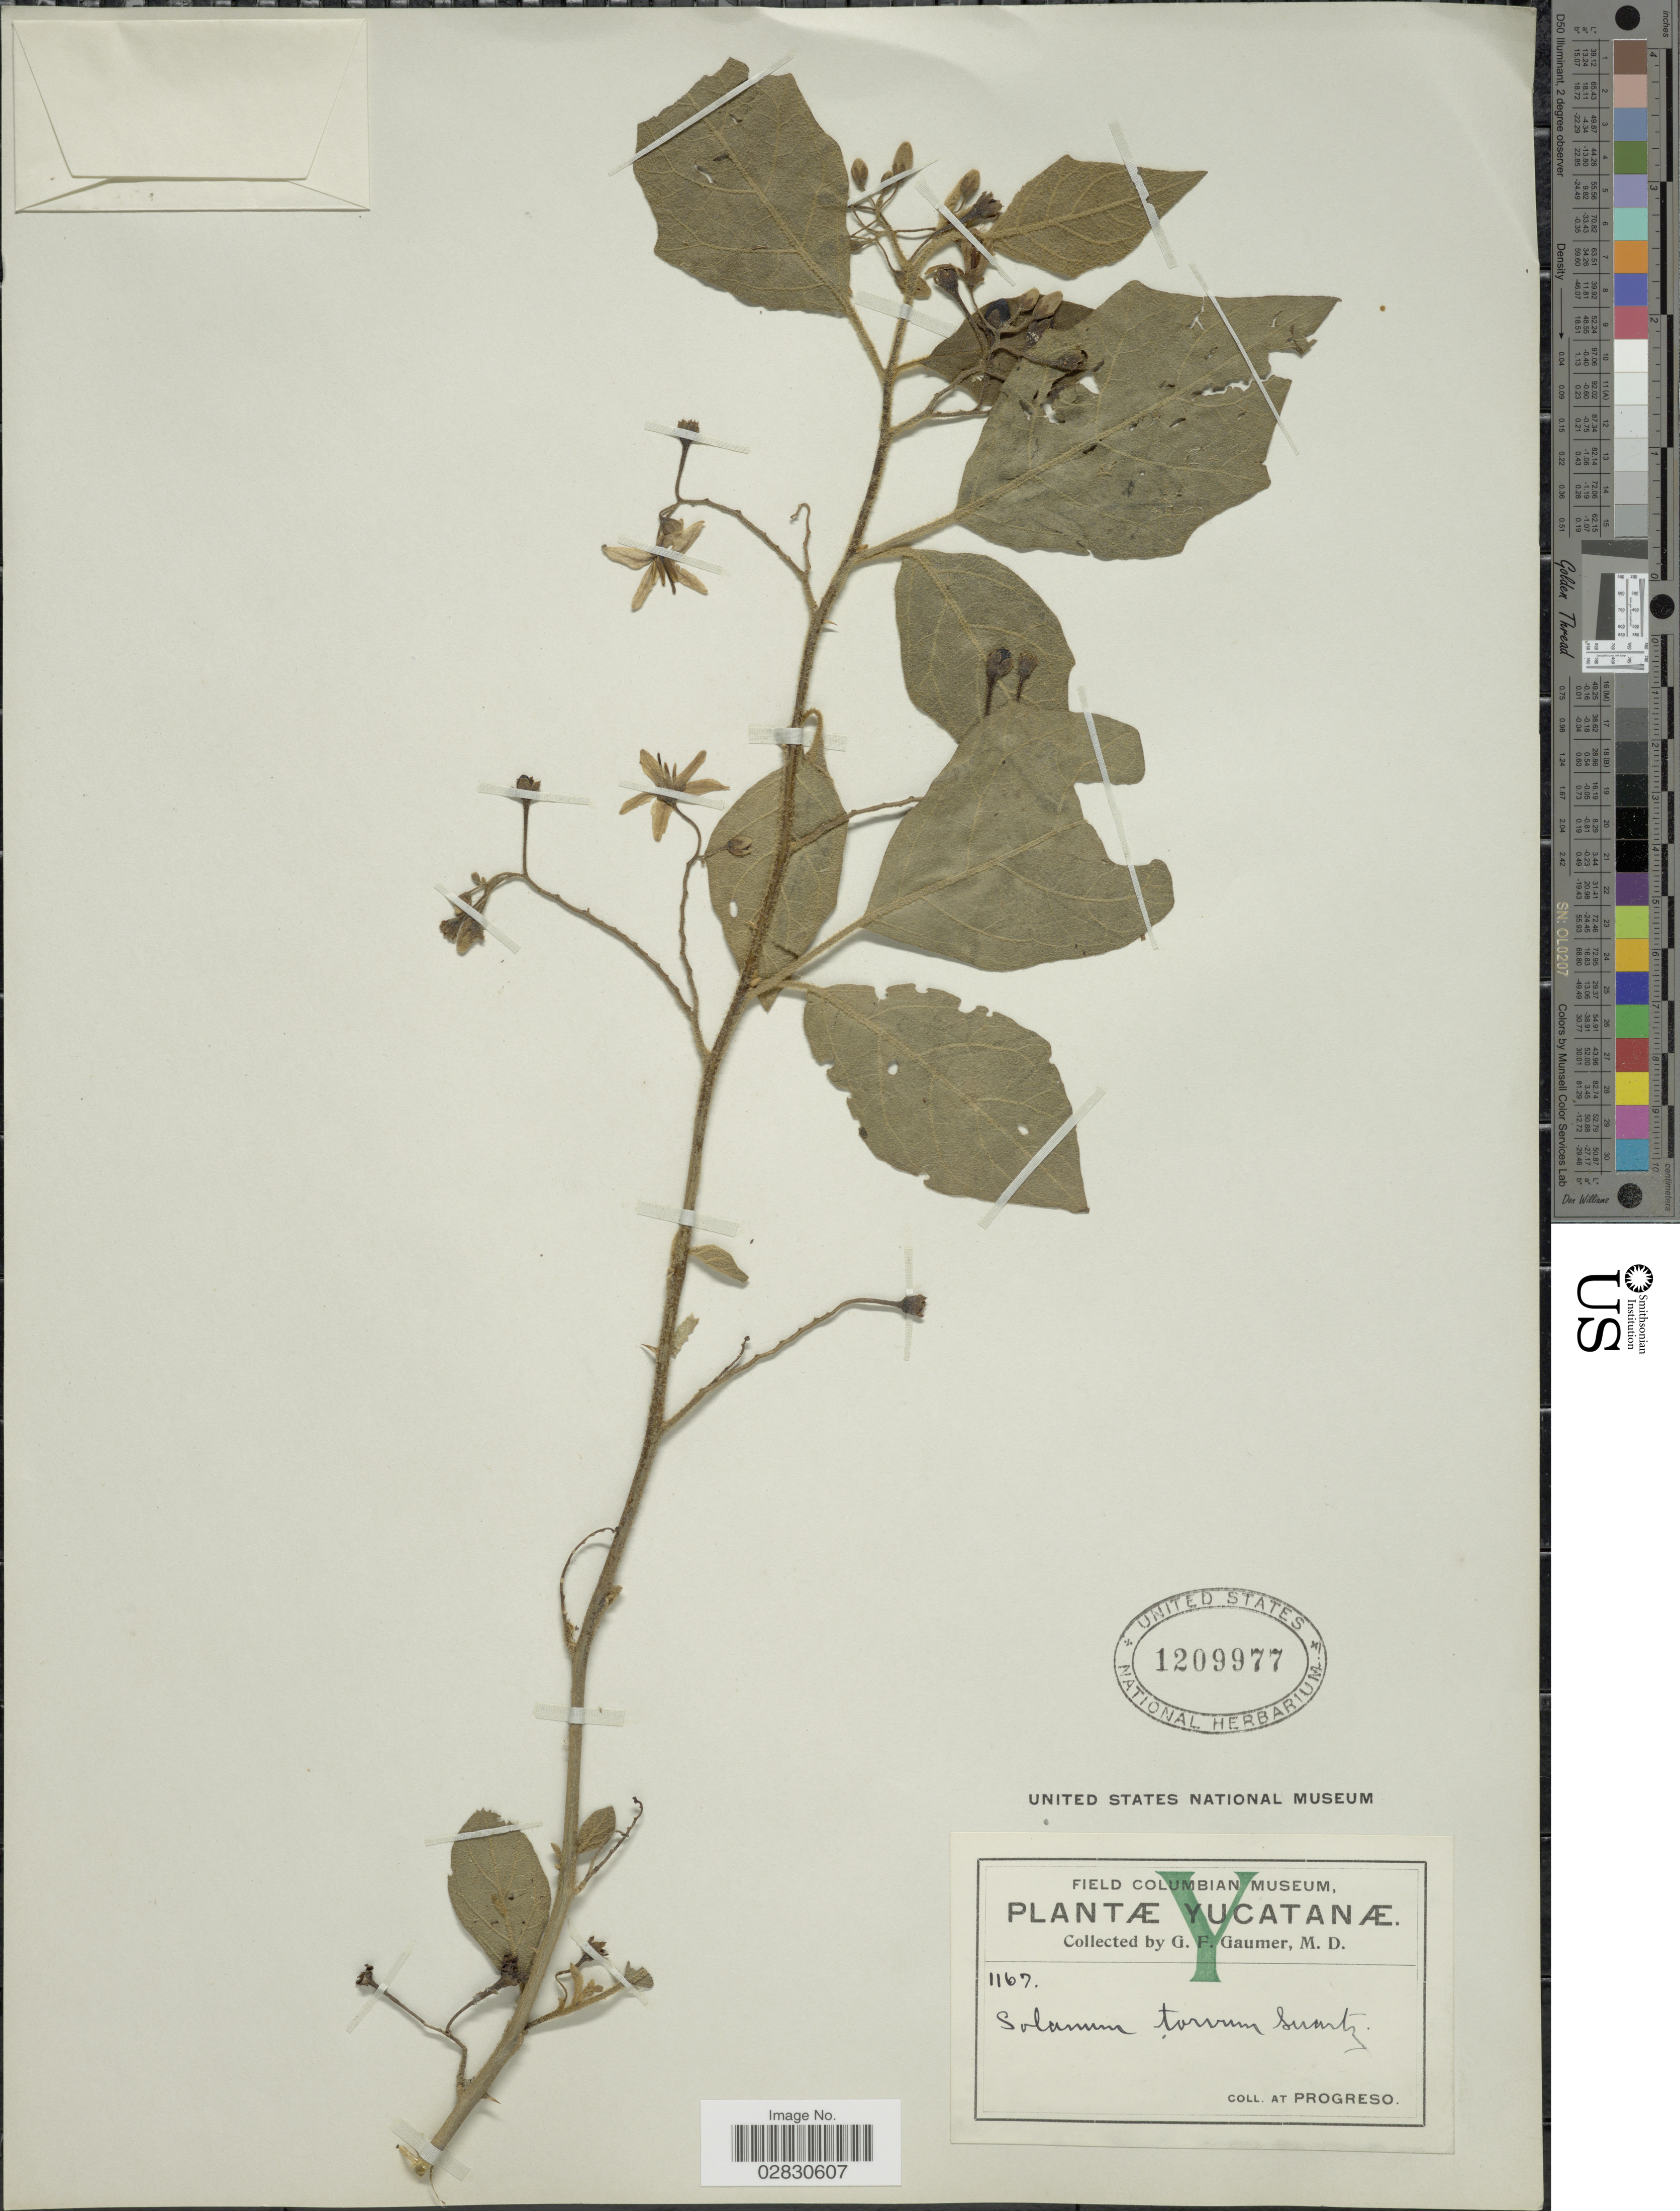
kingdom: Plantae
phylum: Tracheophyta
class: Magnoliopsida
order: Solanales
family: Solanaceae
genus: Solanum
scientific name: Solanum torvum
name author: Sw.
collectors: G. F. Gaumer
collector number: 1167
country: Mexico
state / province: Yucatán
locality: At Progreso.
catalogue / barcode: US 1209977